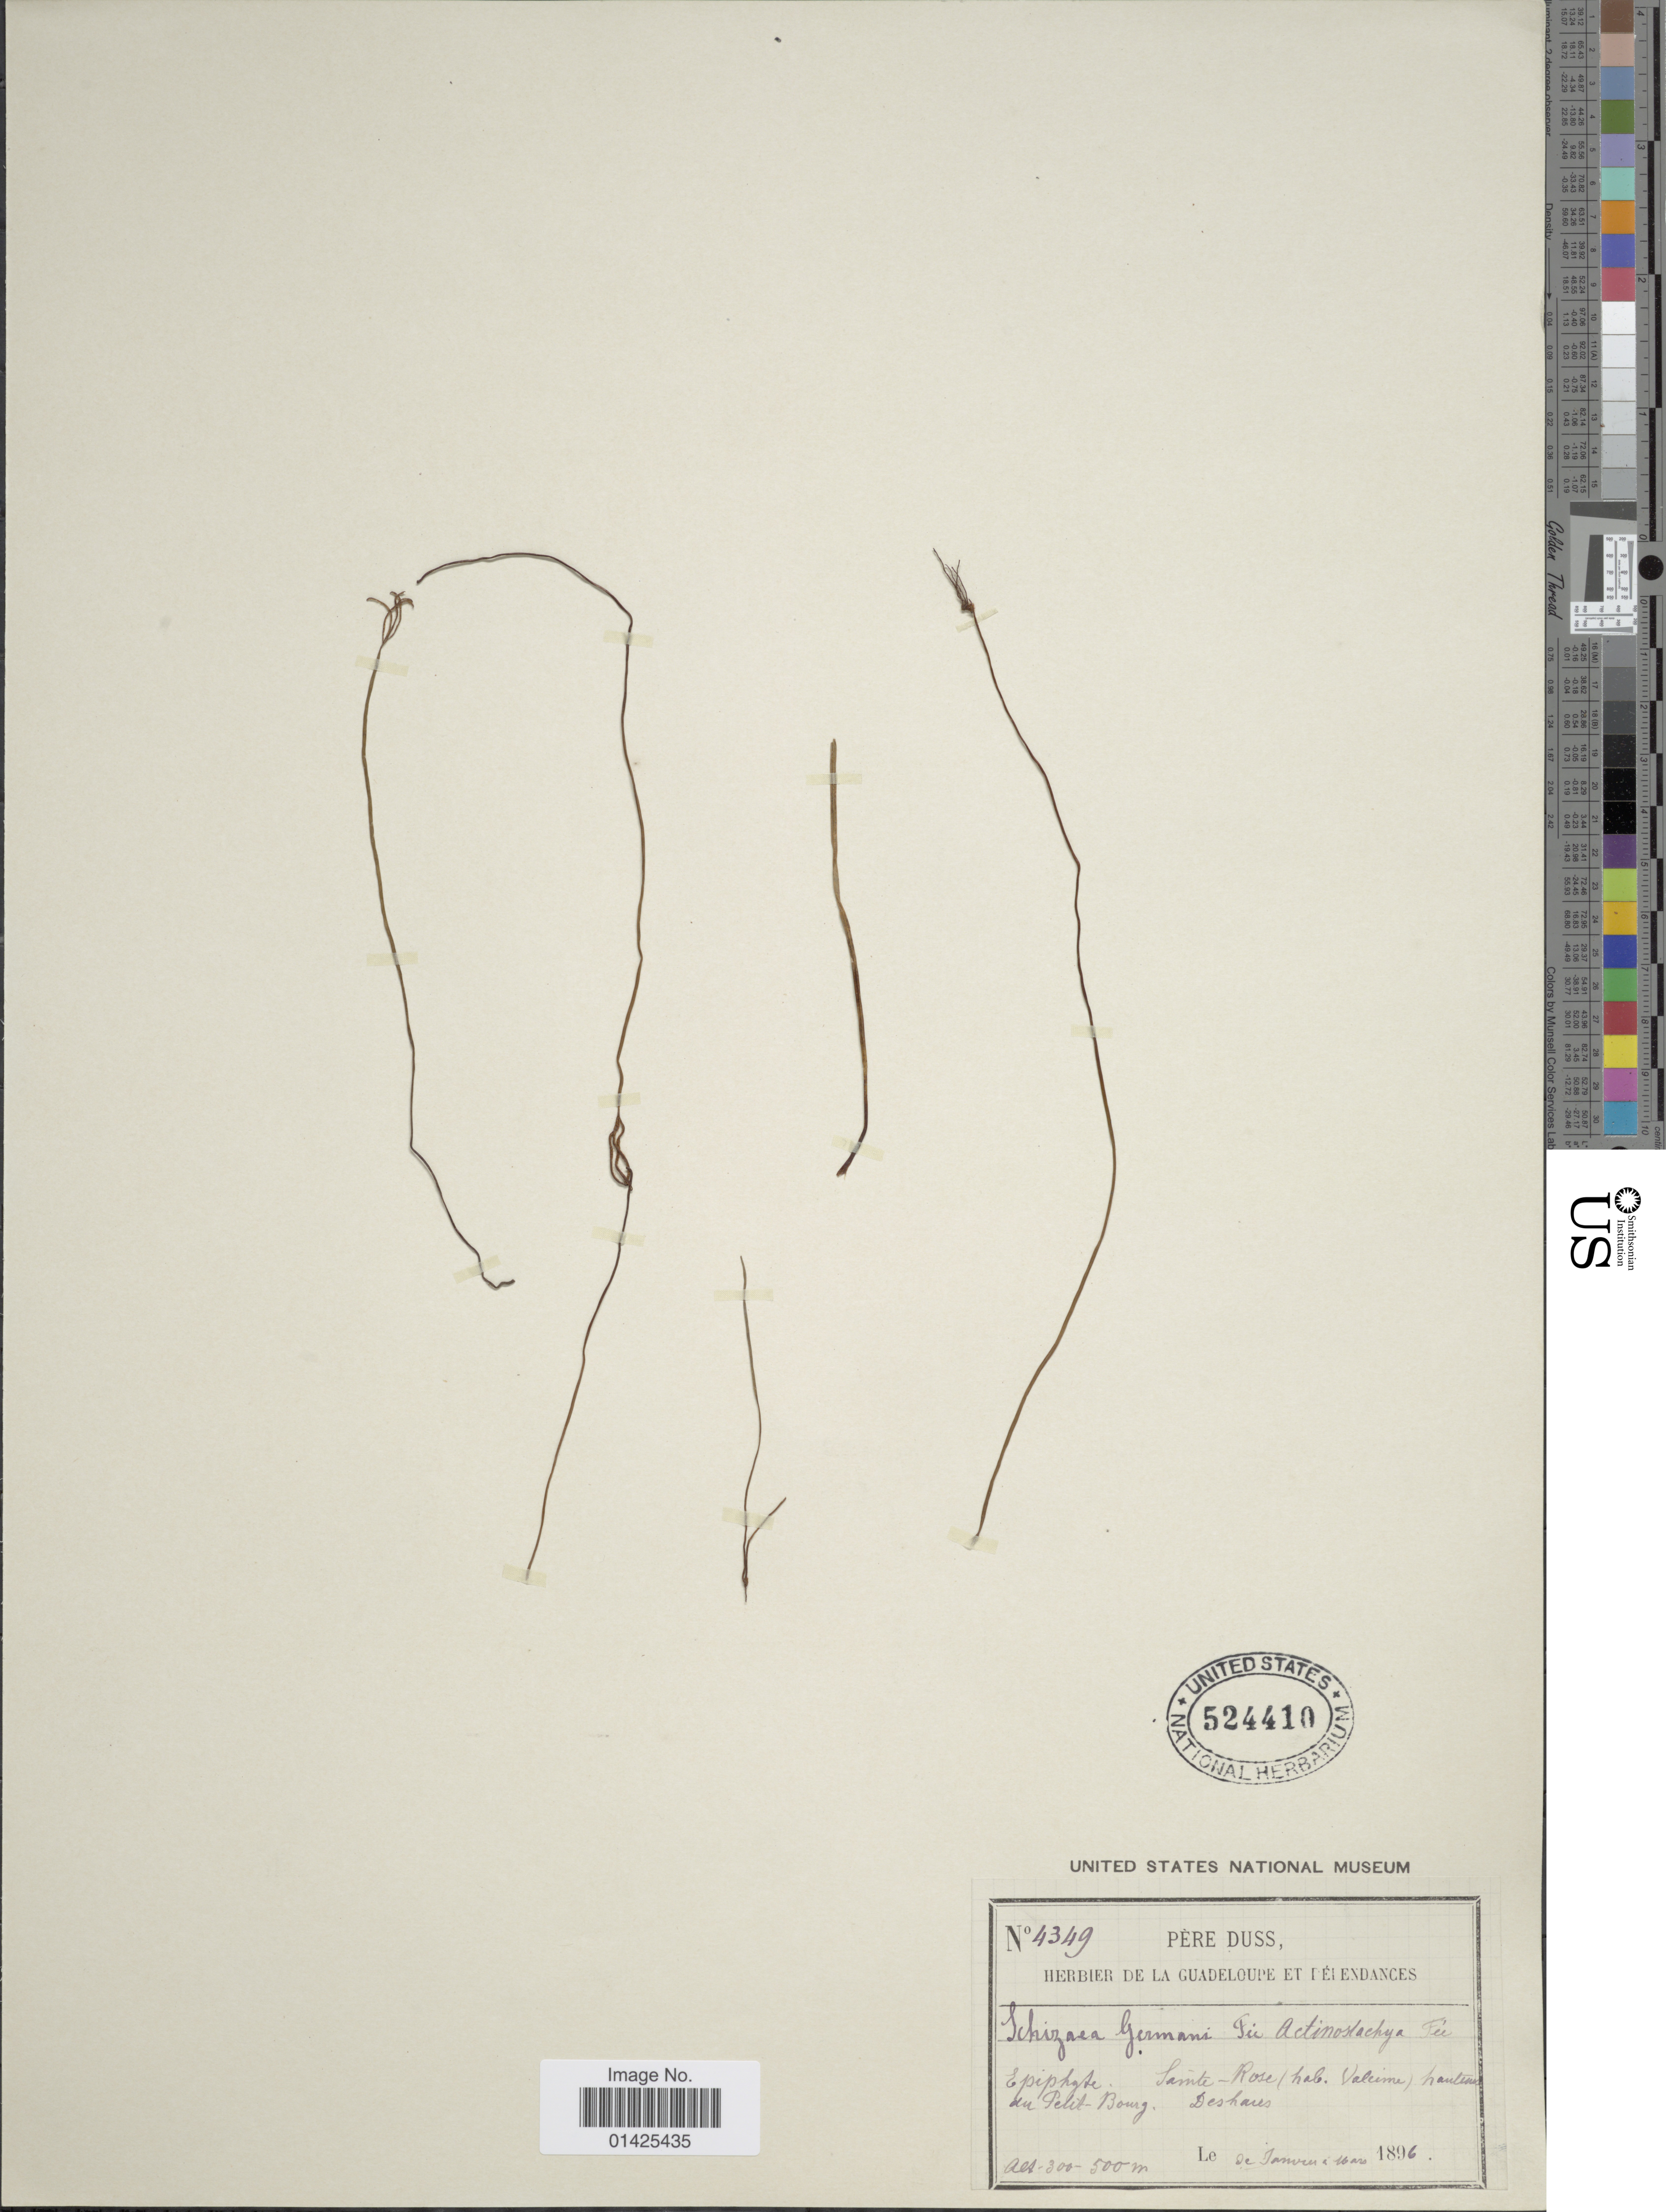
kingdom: Plantae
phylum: Tracheophyta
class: Polypodiopsida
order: Schizaeales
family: Schizaeaceae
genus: Actinostachys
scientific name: Actinostachys pennula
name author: (Sw.) Hook.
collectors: Père Duss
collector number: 4349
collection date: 1896-01/1896-03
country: Guadeloupe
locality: Sainte-Rose (hab. Valcine), Petit-Bourg. Deshaies.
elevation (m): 300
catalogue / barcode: US 524410